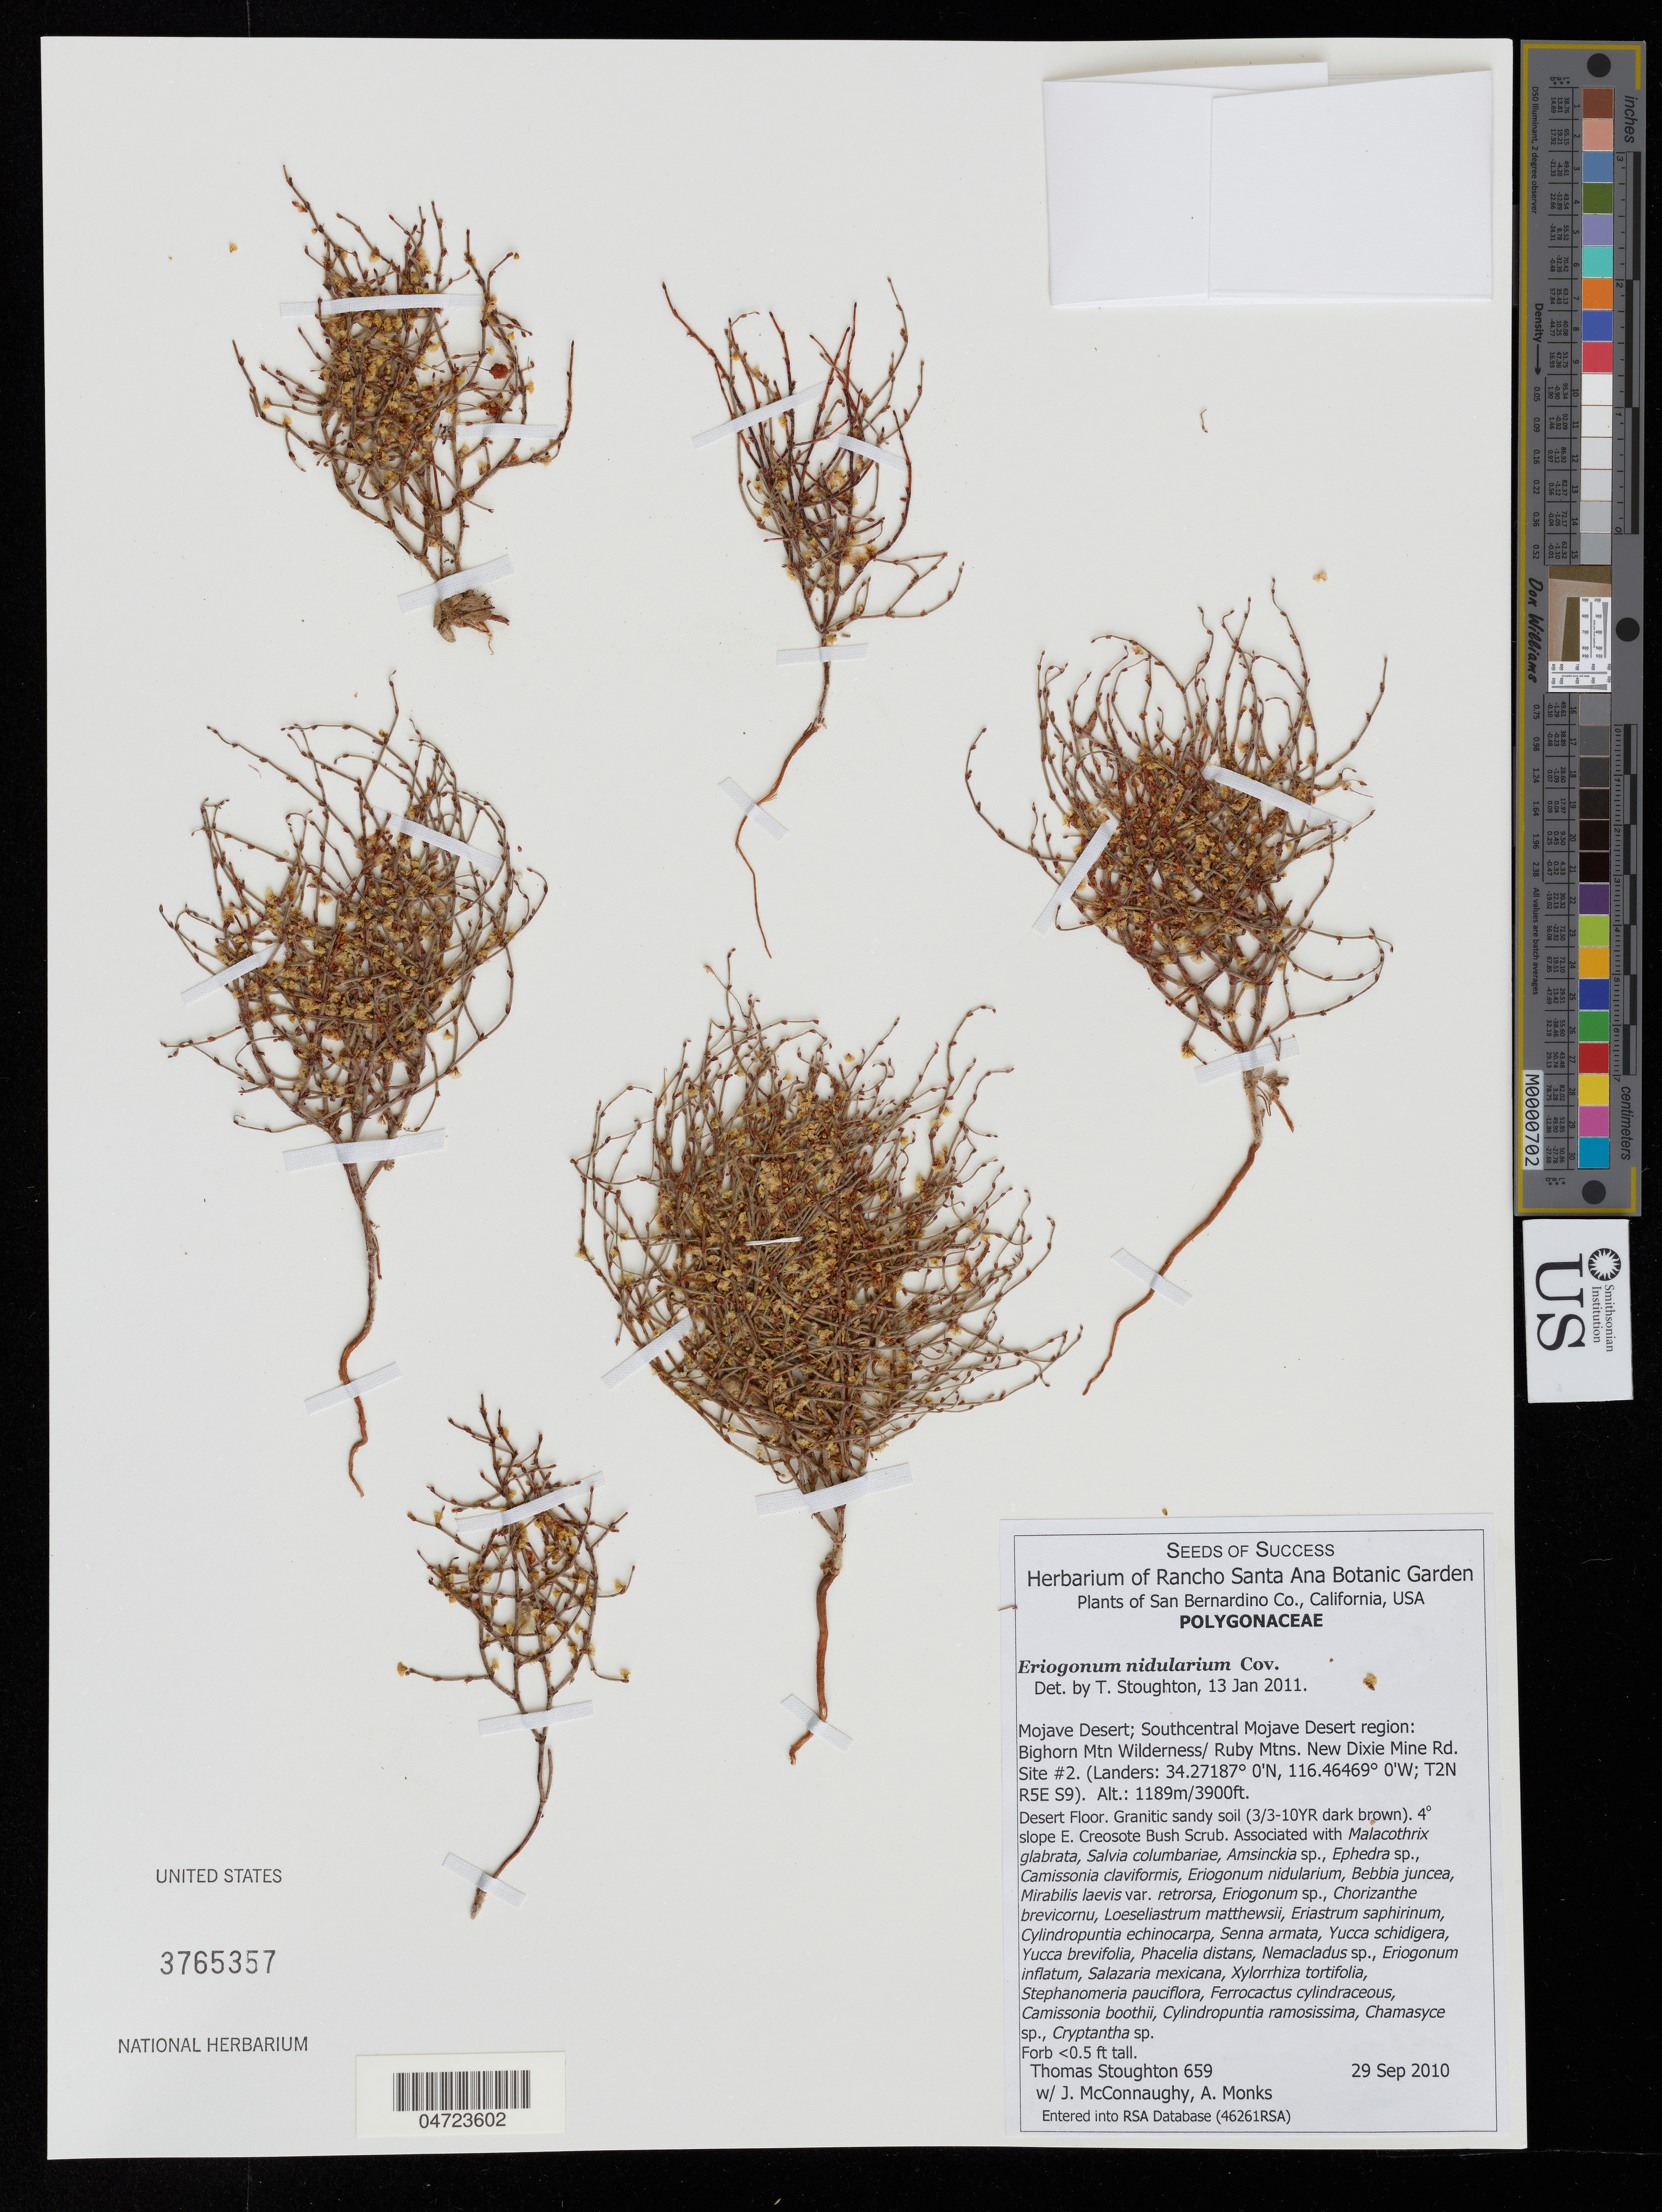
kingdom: Plantae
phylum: Tracheophyta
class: Magnoliopsida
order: Caryophyllales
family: Polygonaceae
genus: Eriogonum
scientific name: Eriogonum nidularium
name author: Coville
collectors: T. Stoughton, J. McConnaughy & A. Monks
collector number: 659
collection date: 2010-09-29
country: United States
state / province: California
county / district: San Bernardino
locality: San Bernardino Co. Mojave Desert; Southcentral Mojave Desert region: Bighorn Mtn Wilderness/ Ruby Mtns. New Dixie Mine Rd. Site #2. (Landers: T2N R5E S9).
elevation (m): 1189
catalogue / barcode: US 3765357